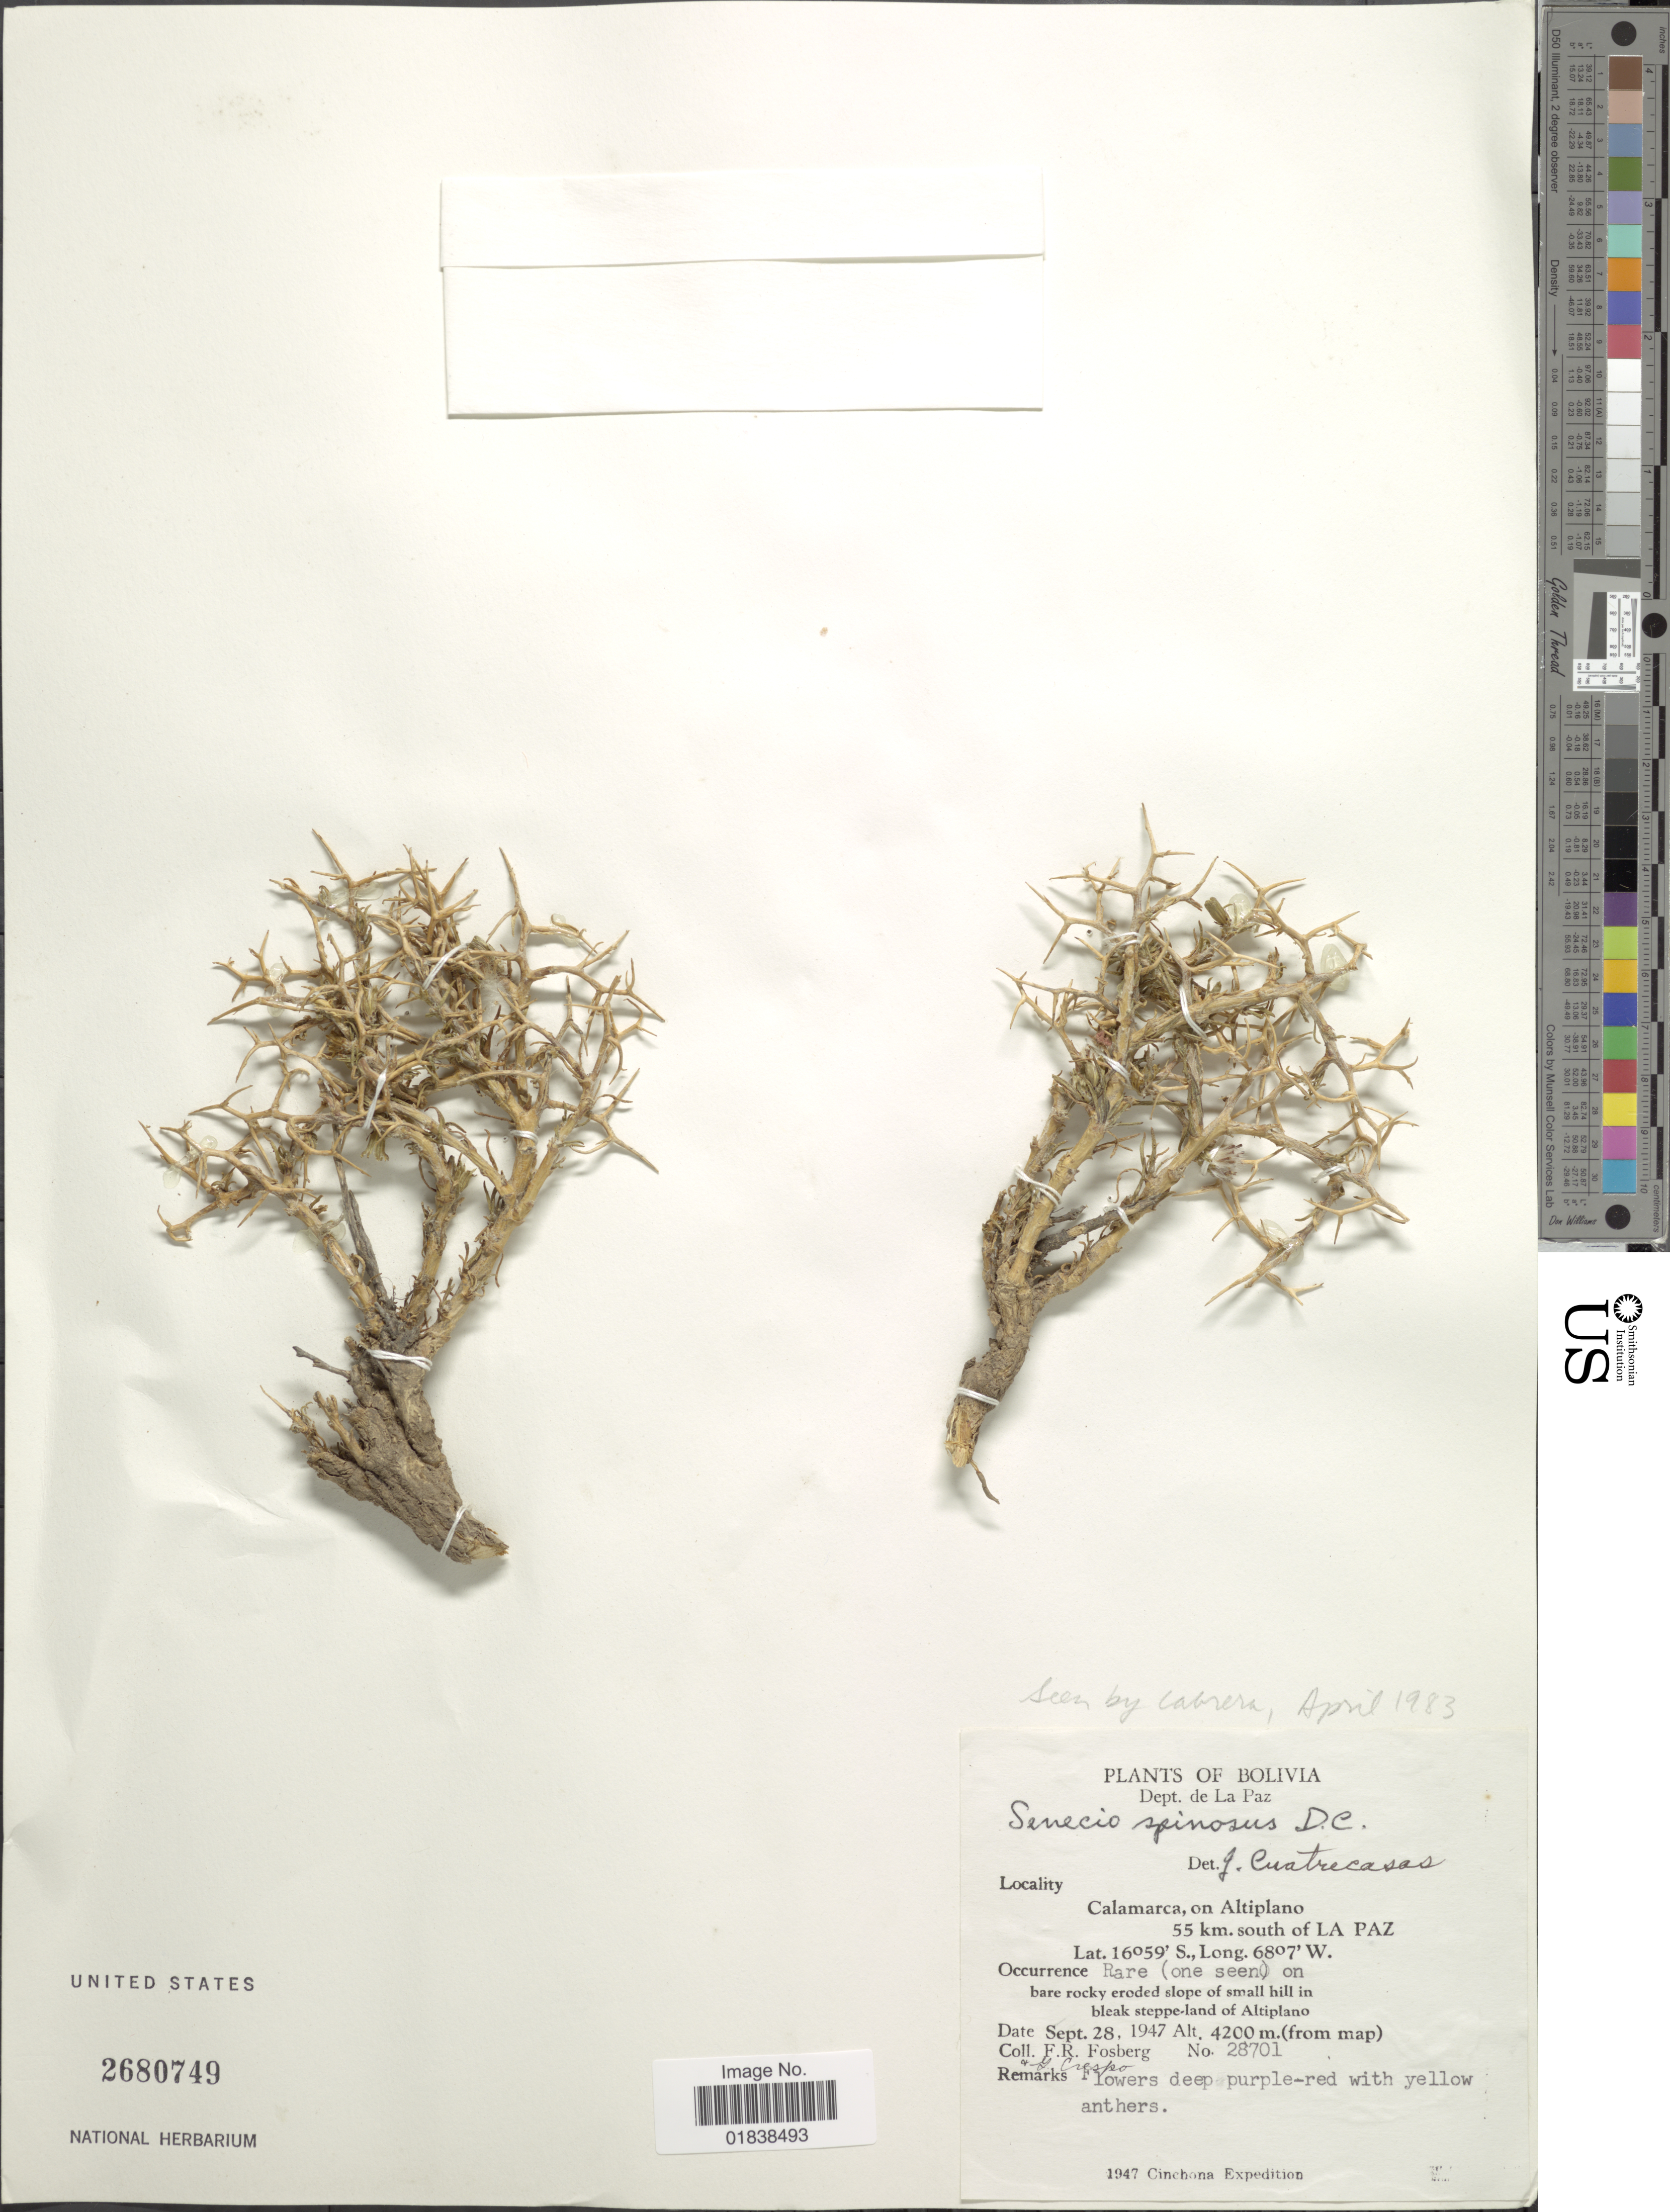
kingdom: Plantae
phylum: Tracheophyta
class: Magnoliopsida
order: Asterales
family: Asteraceae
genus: Senecio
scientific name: Senecio spinosus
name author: DC.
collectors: F. R. Fosberg & Y. Crespo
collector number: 28701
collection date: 1947-09-28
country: Bolivia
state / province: La Paz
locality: Calamarca, on Altiplano, 55 km south of La Paz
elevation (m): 4200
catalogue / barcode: US 2680749